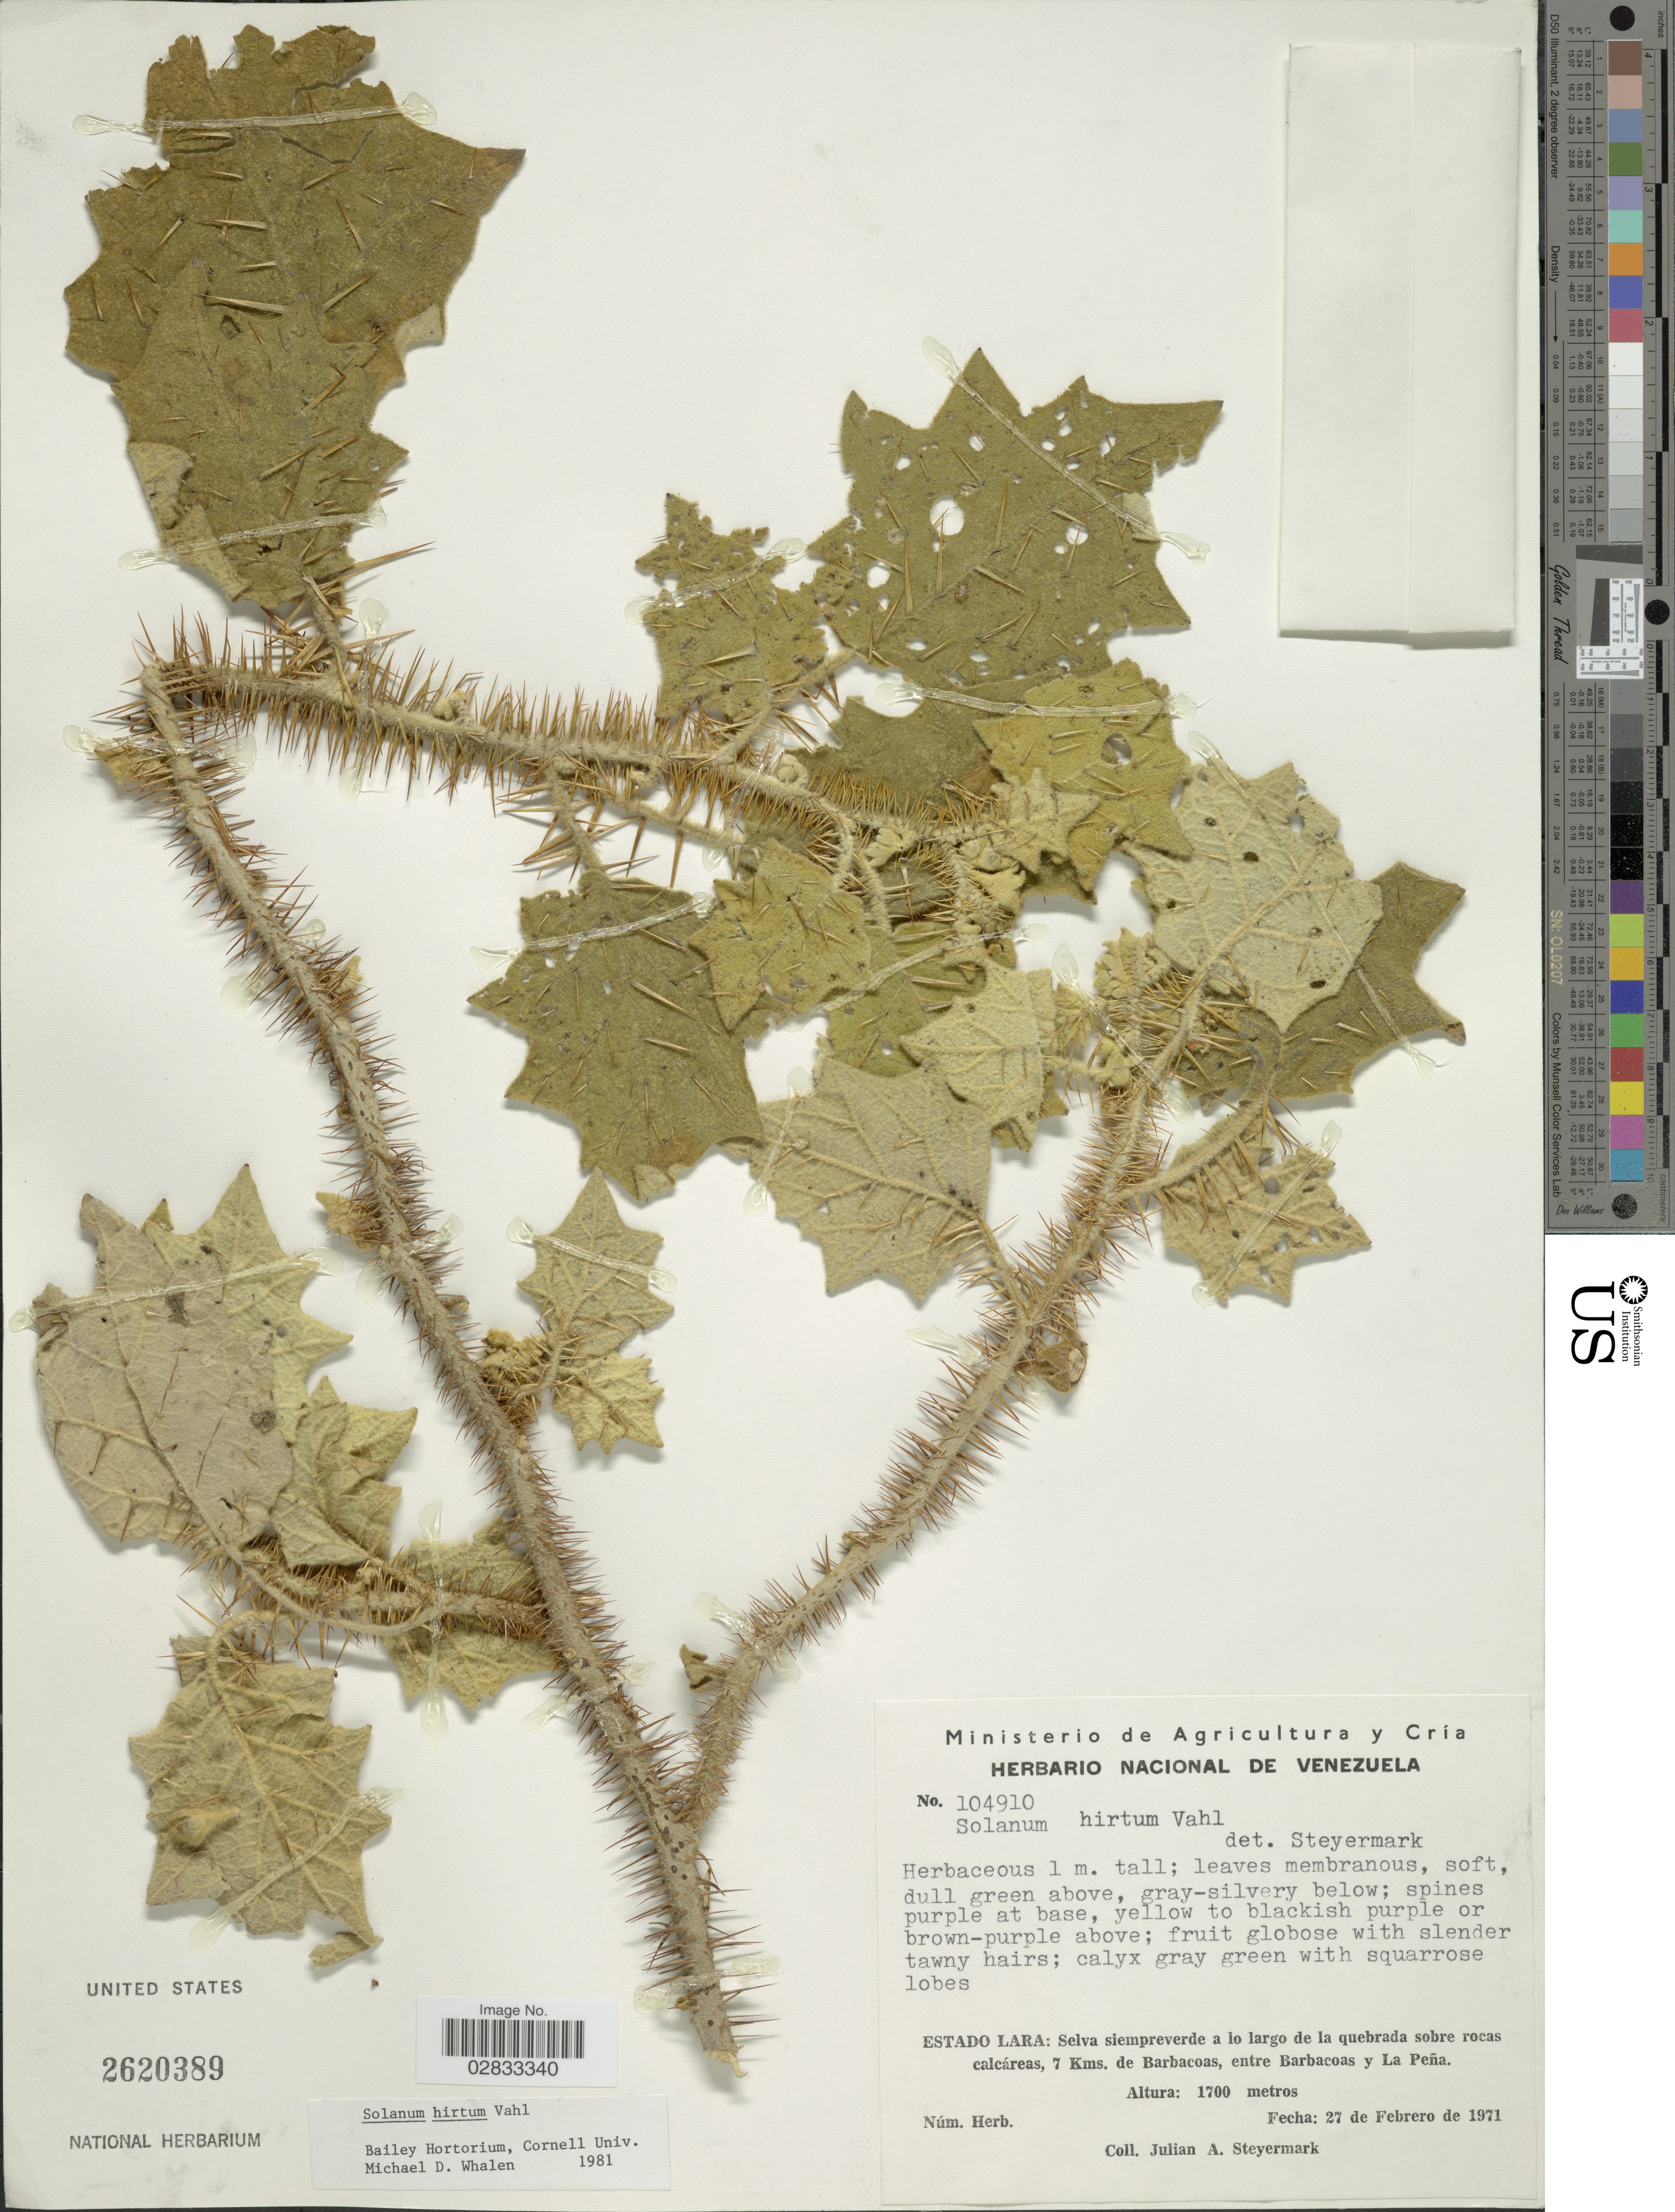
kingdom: Plantae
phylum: Tracheophyta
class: Magnoliopsida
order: Solanales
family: Solanaceae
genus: Solanum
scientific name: Solanum hirtum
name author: Vahl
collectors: J. Steyermark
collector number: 104910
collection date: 1971-02-27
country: Venezuela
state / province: Lara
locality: Selva siempreverde a lo largo de la quebrada sobre rocas calcáreas, 7 Kms. de Barbacoas, entre Barbacoas y Peña.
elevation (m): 1700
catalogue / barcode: US 2620389